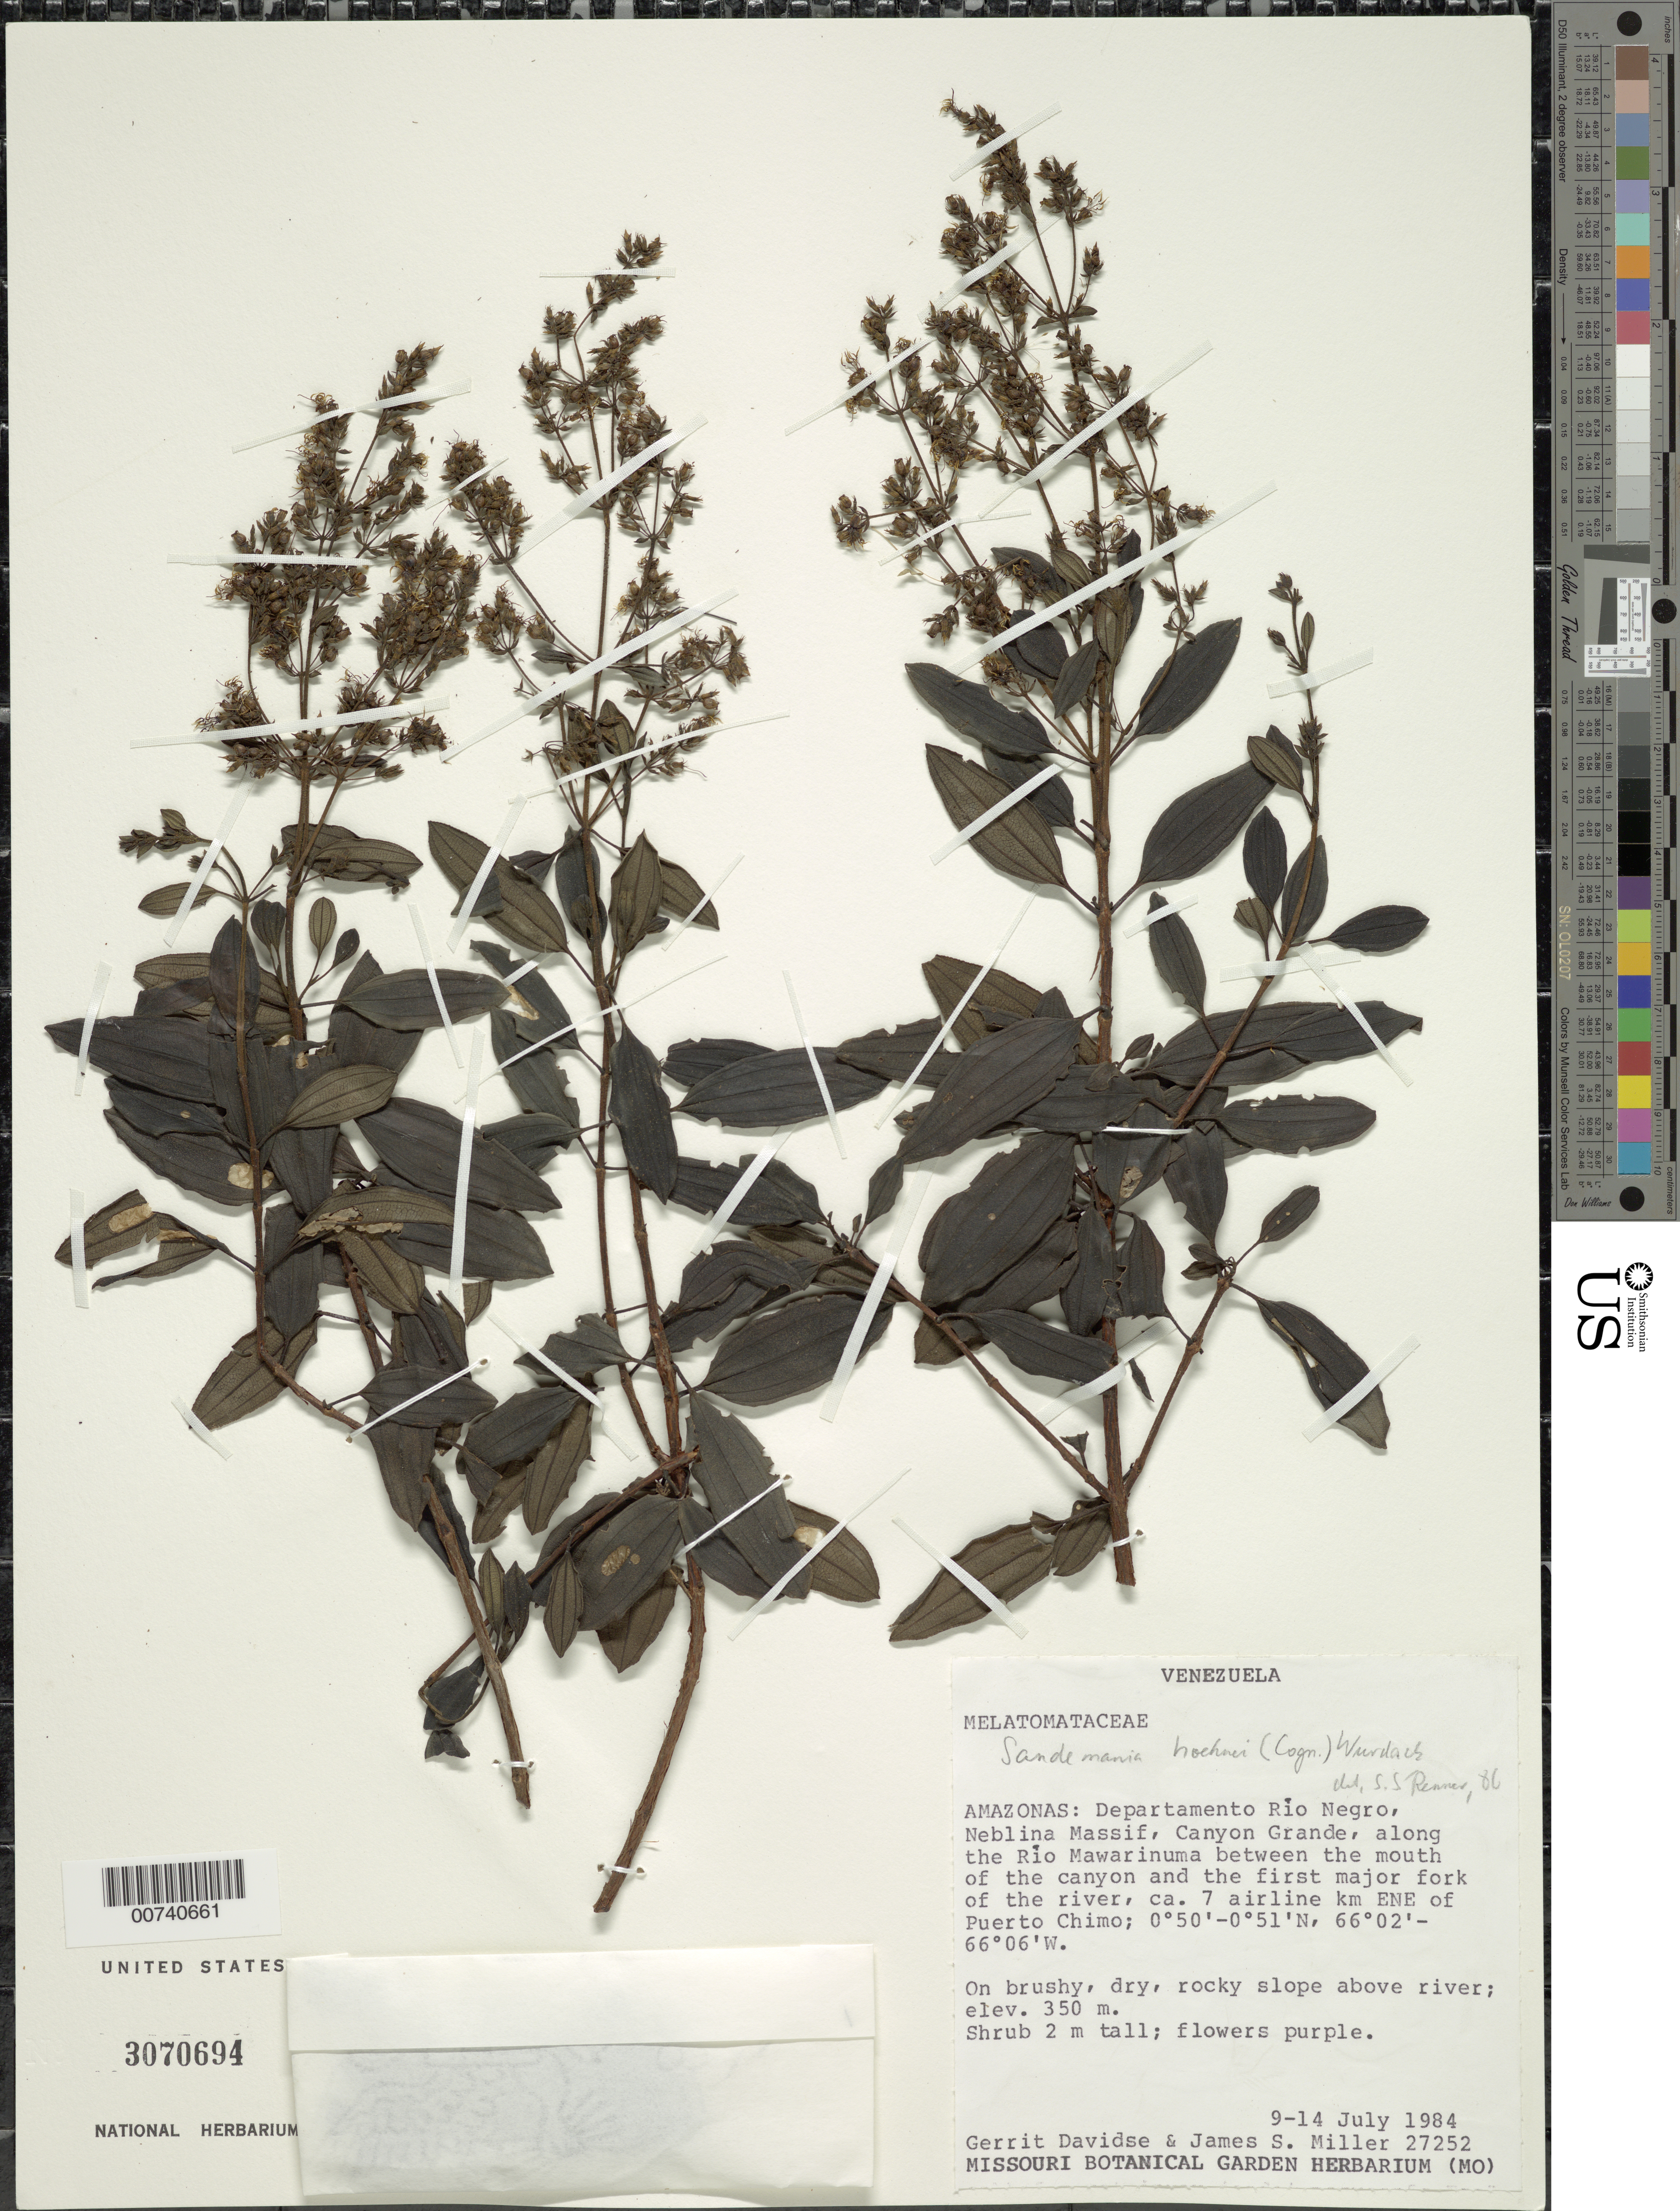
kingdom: Plantae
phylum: Tracheophyta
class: Magnoliopsida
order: Myrtales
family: Melastomataceae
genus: Sandemania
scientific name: Sandemania hoehnei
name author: (Cogn.) Wurdack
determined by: Renner, S. S.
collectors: G. Davidse & J. S. Miller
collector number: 27252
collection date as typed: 9-Jul-84 to 14-Jul-84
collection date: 1984-07-09/1984-07-14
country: Venezuela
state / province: Amazonas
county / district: Río Negro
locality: Neblina Massif, Canyon Grande, along Río Mawarinuma, 7 airline km E-NE of Puerto Chimo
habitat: Brushy, dry rocky slope above river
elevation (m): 350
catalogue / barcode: US 3070694